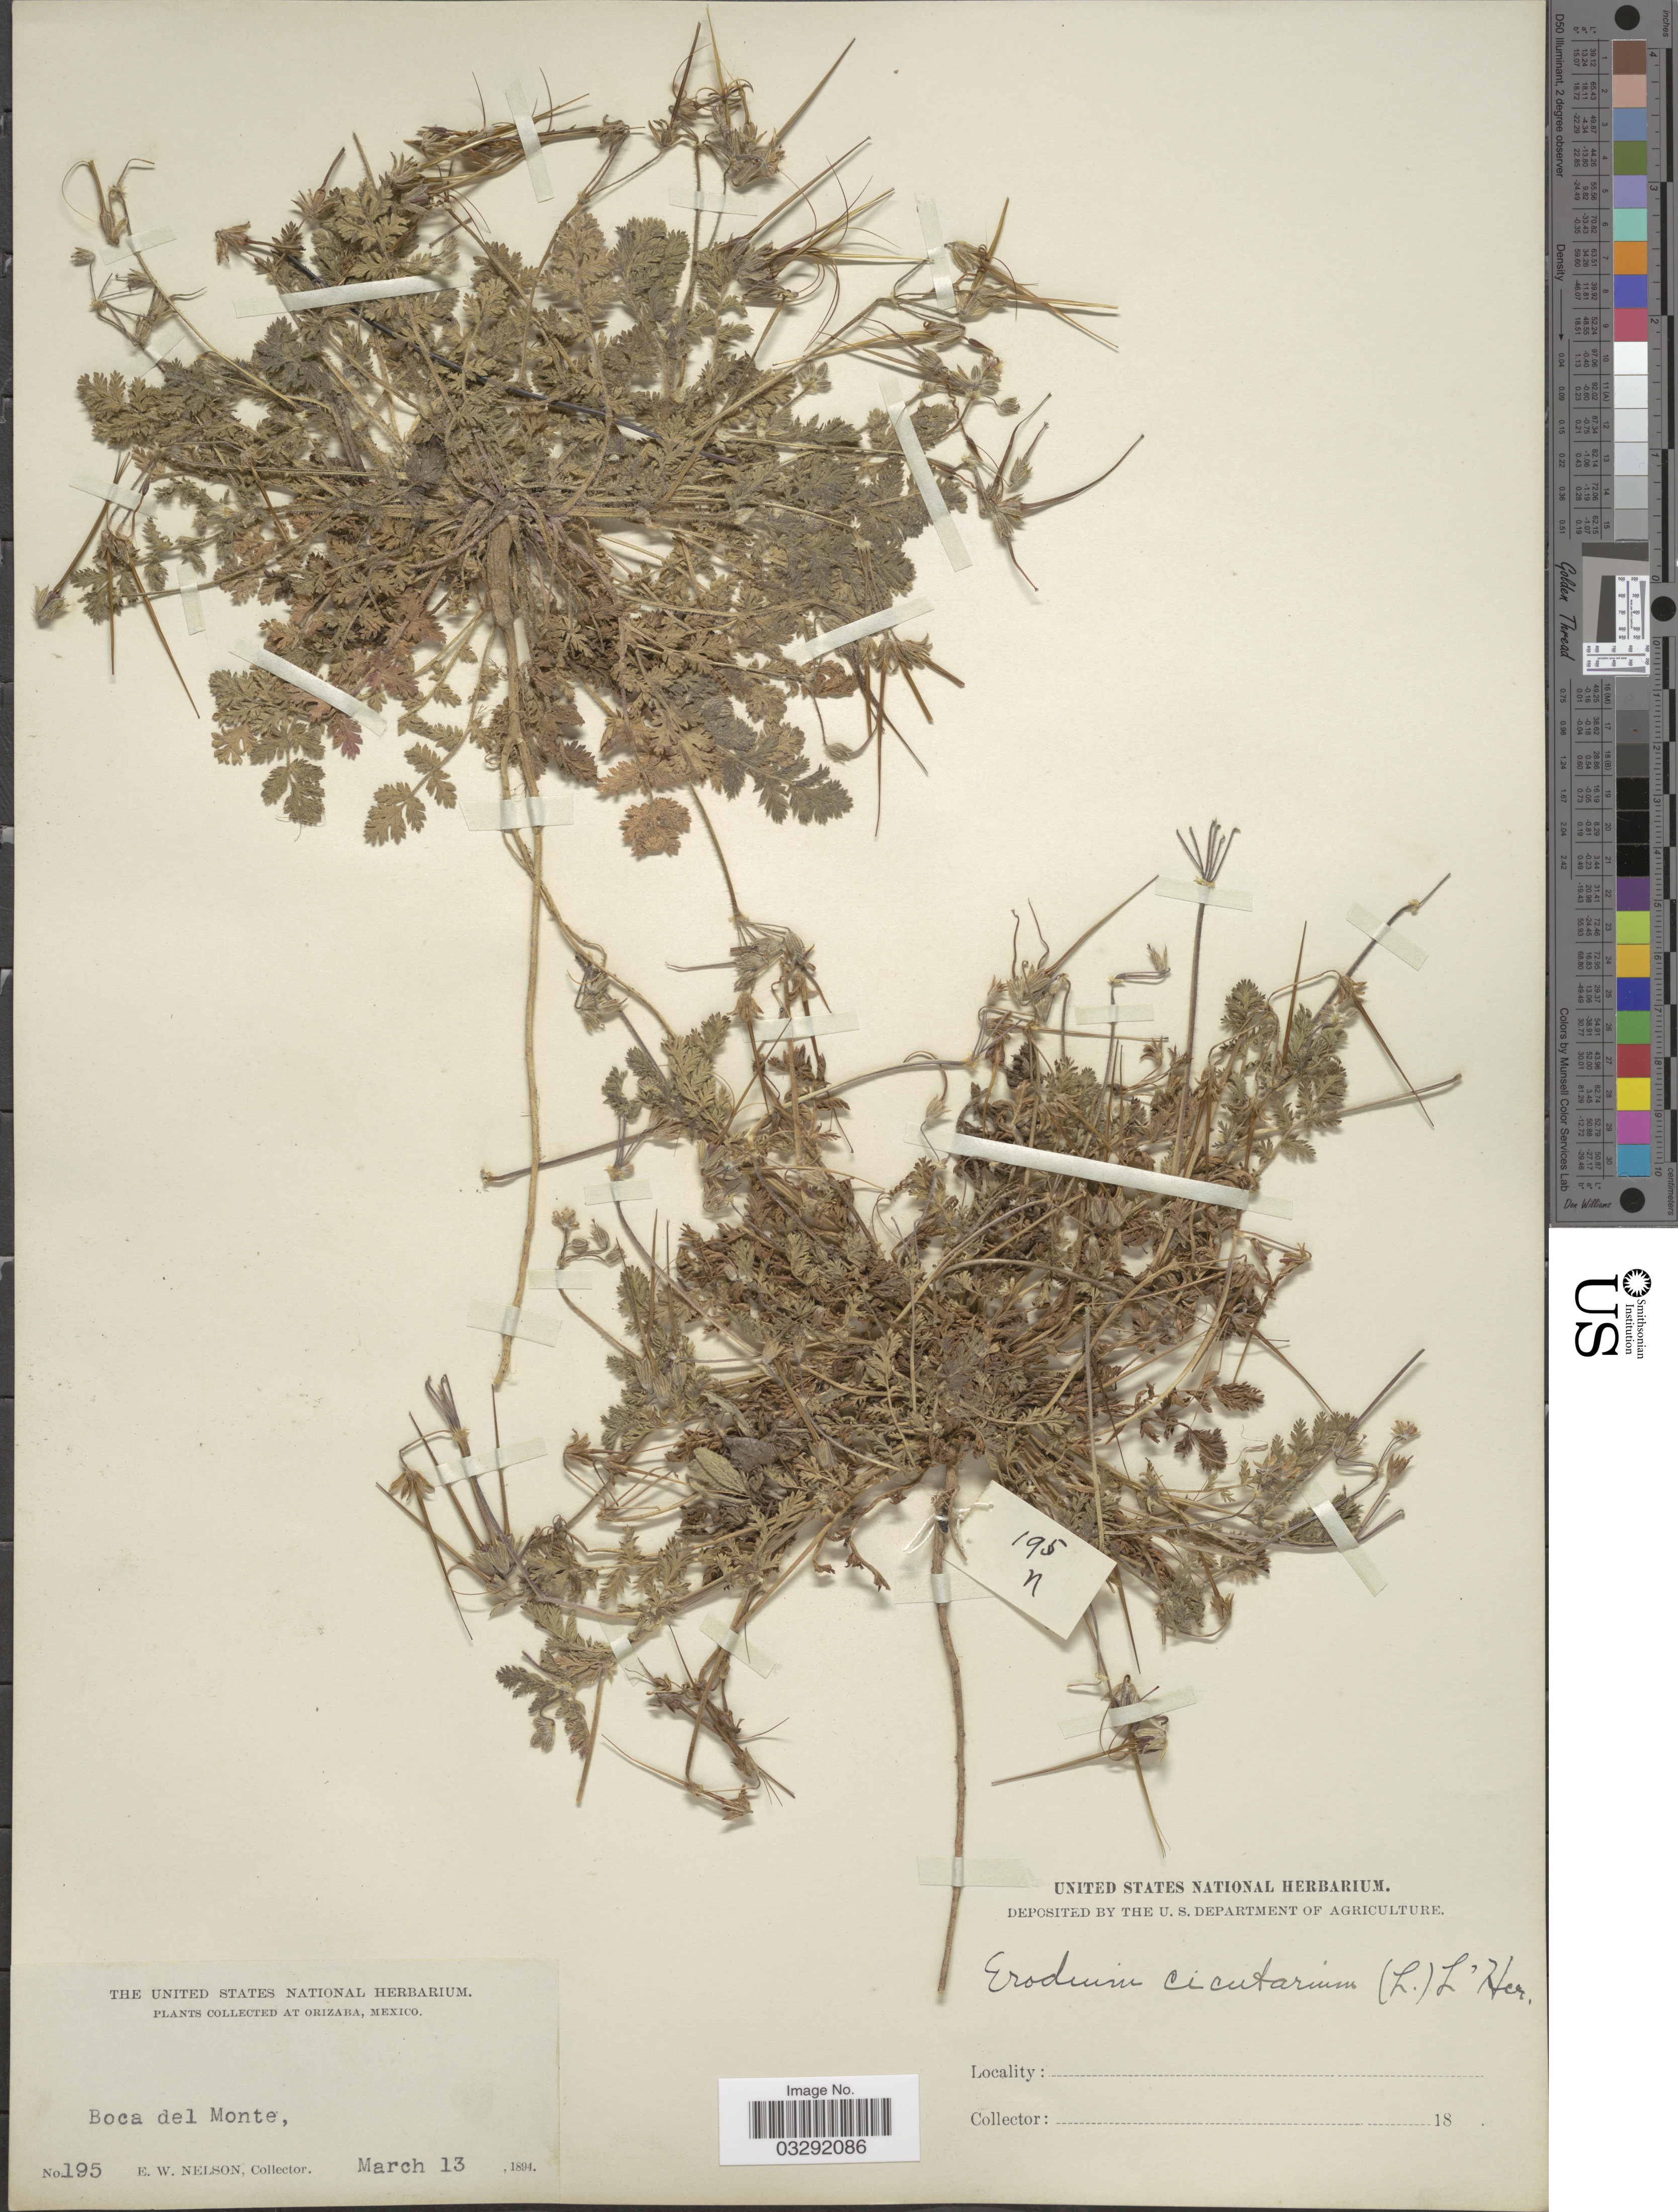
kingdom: Plantae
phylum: Tracheophyta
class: Magnoliopsida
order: Geraniales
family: Geraniaceae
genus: Erodium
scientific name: Erodium cicutarium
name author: (L.) L'Hér.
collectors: E. W. Nelson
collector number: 195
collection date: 1894-03-13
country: Mexico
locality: Orizaba. Boca del Monte.